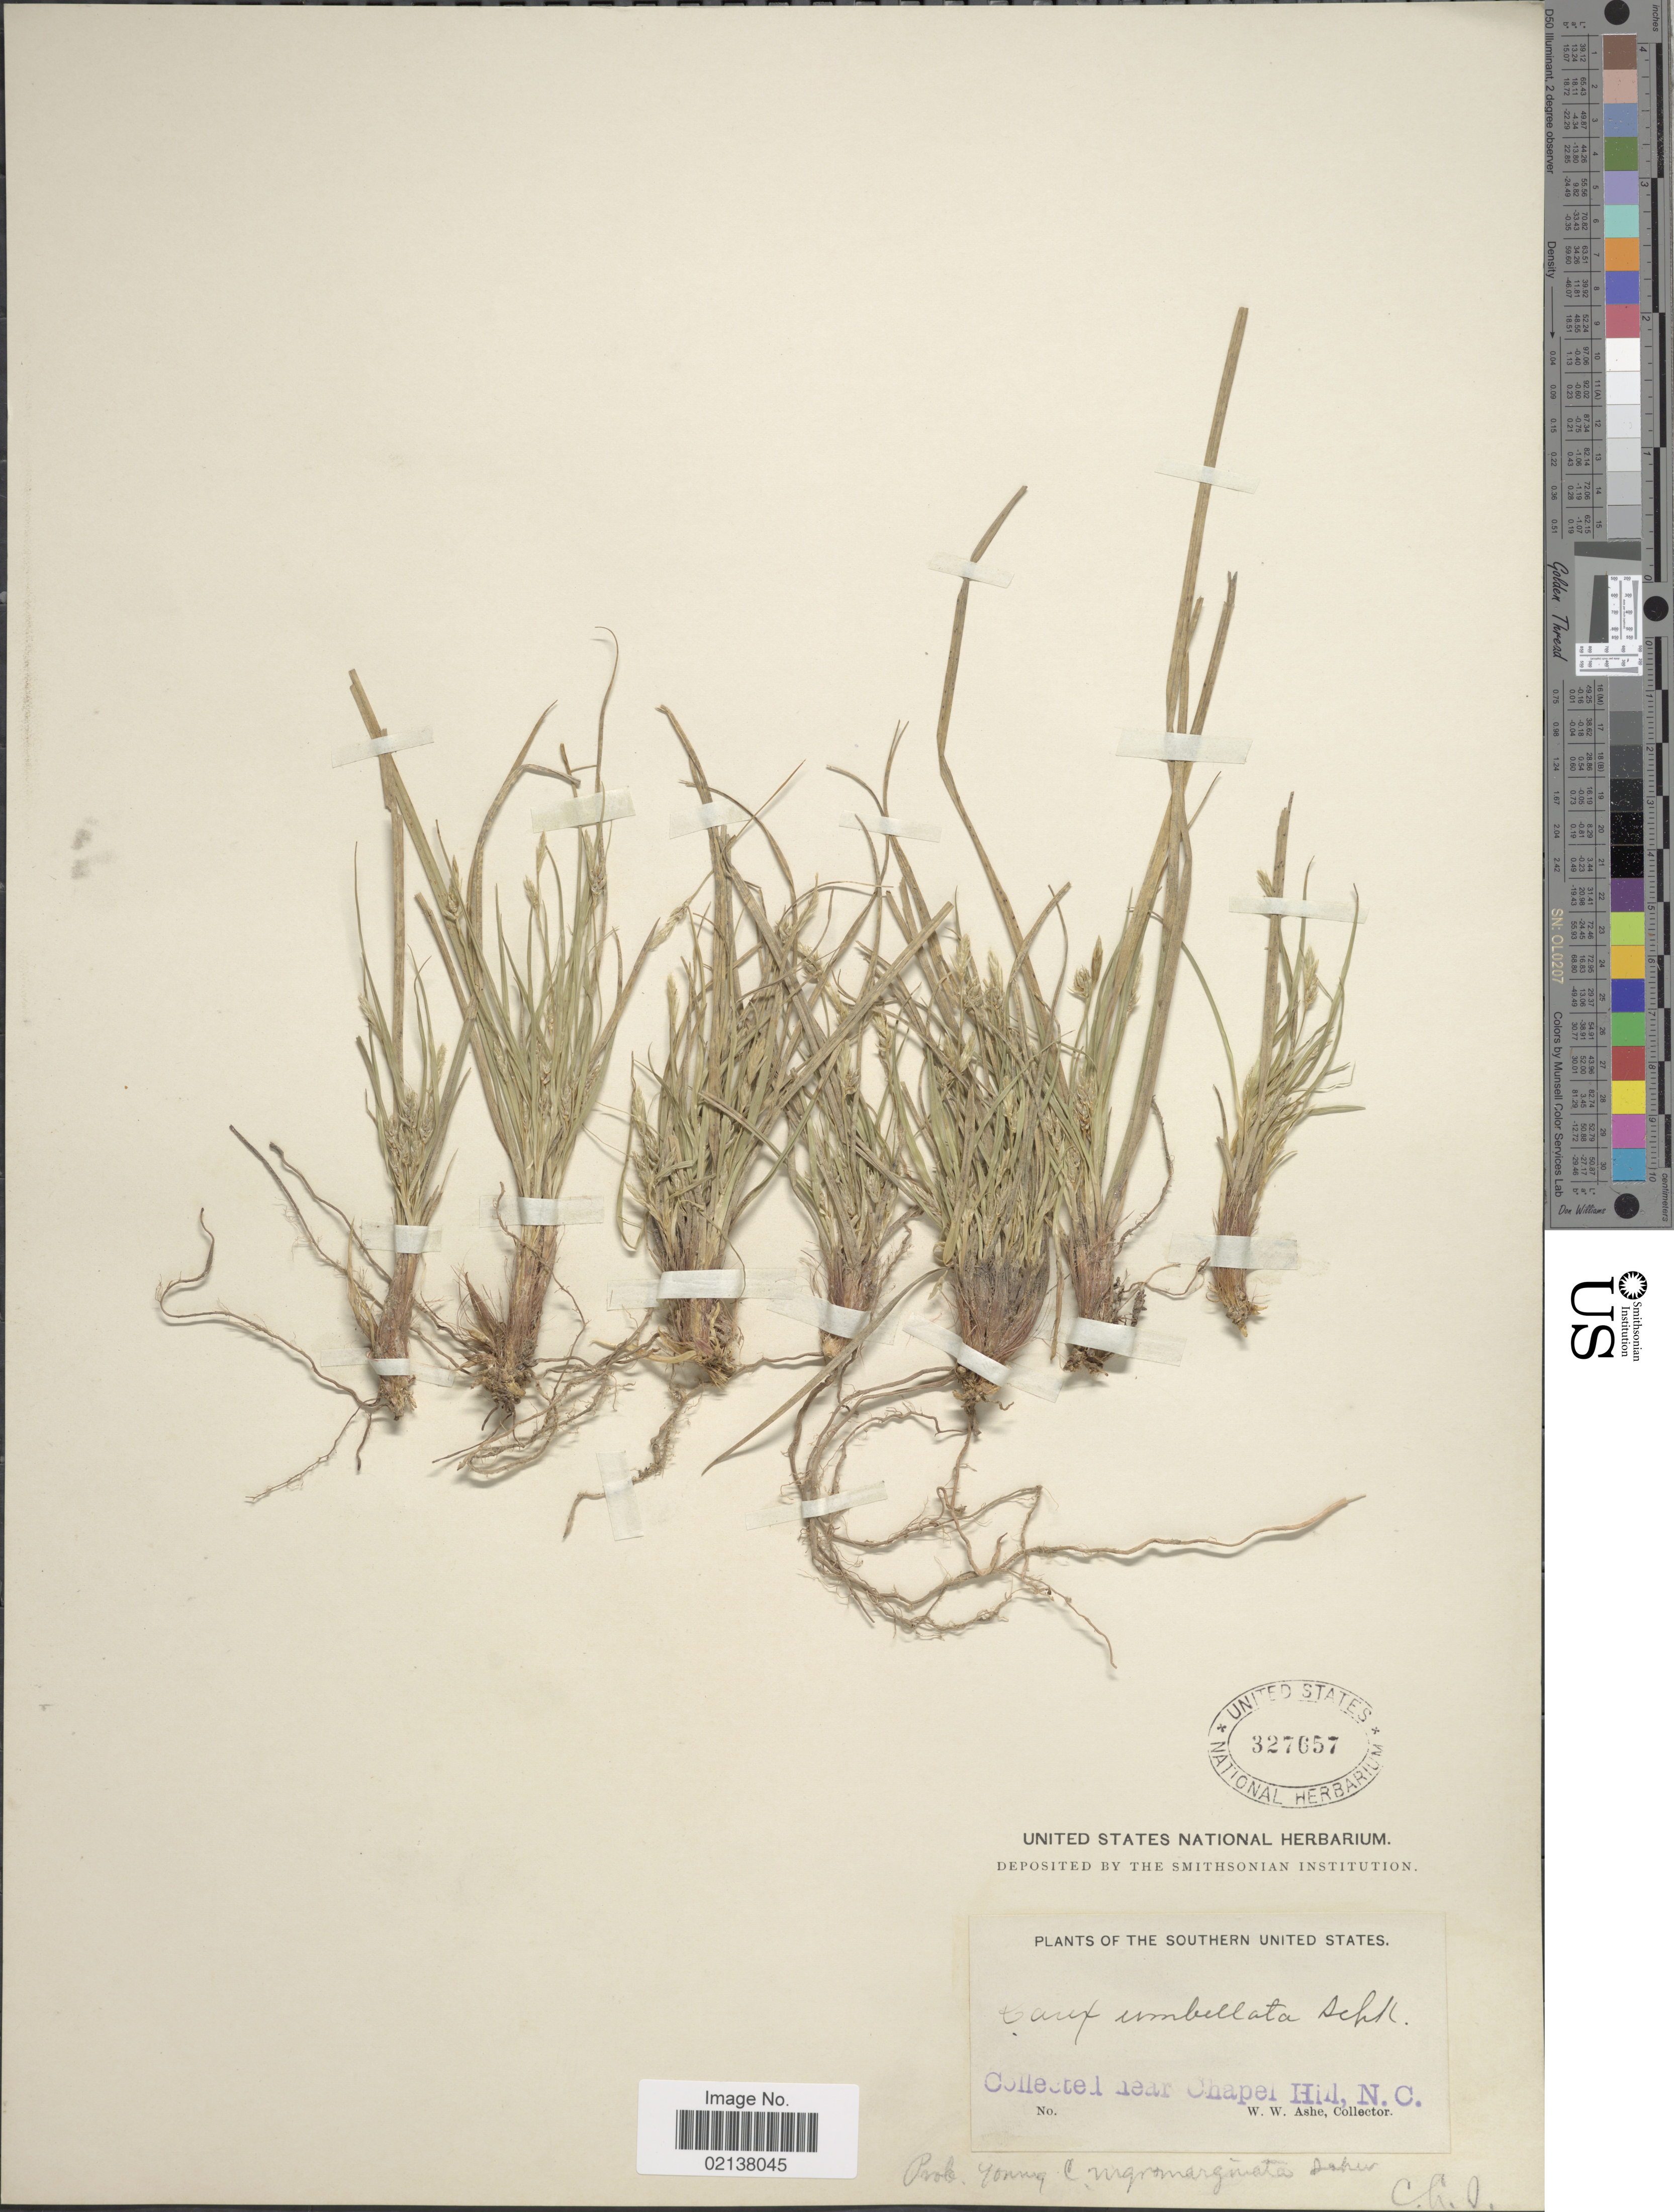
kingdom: Plantae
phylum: Tracheophyta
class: Liliopsida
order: Poales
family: Cyperaceae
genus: Carex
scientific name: Carex umbellata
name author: Schkuhr ex Willd.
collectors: W. W. Ashe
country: United States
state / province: North Carolina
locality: Near Chapel Hill, N.C.. Southern united States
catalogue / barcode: US 327657